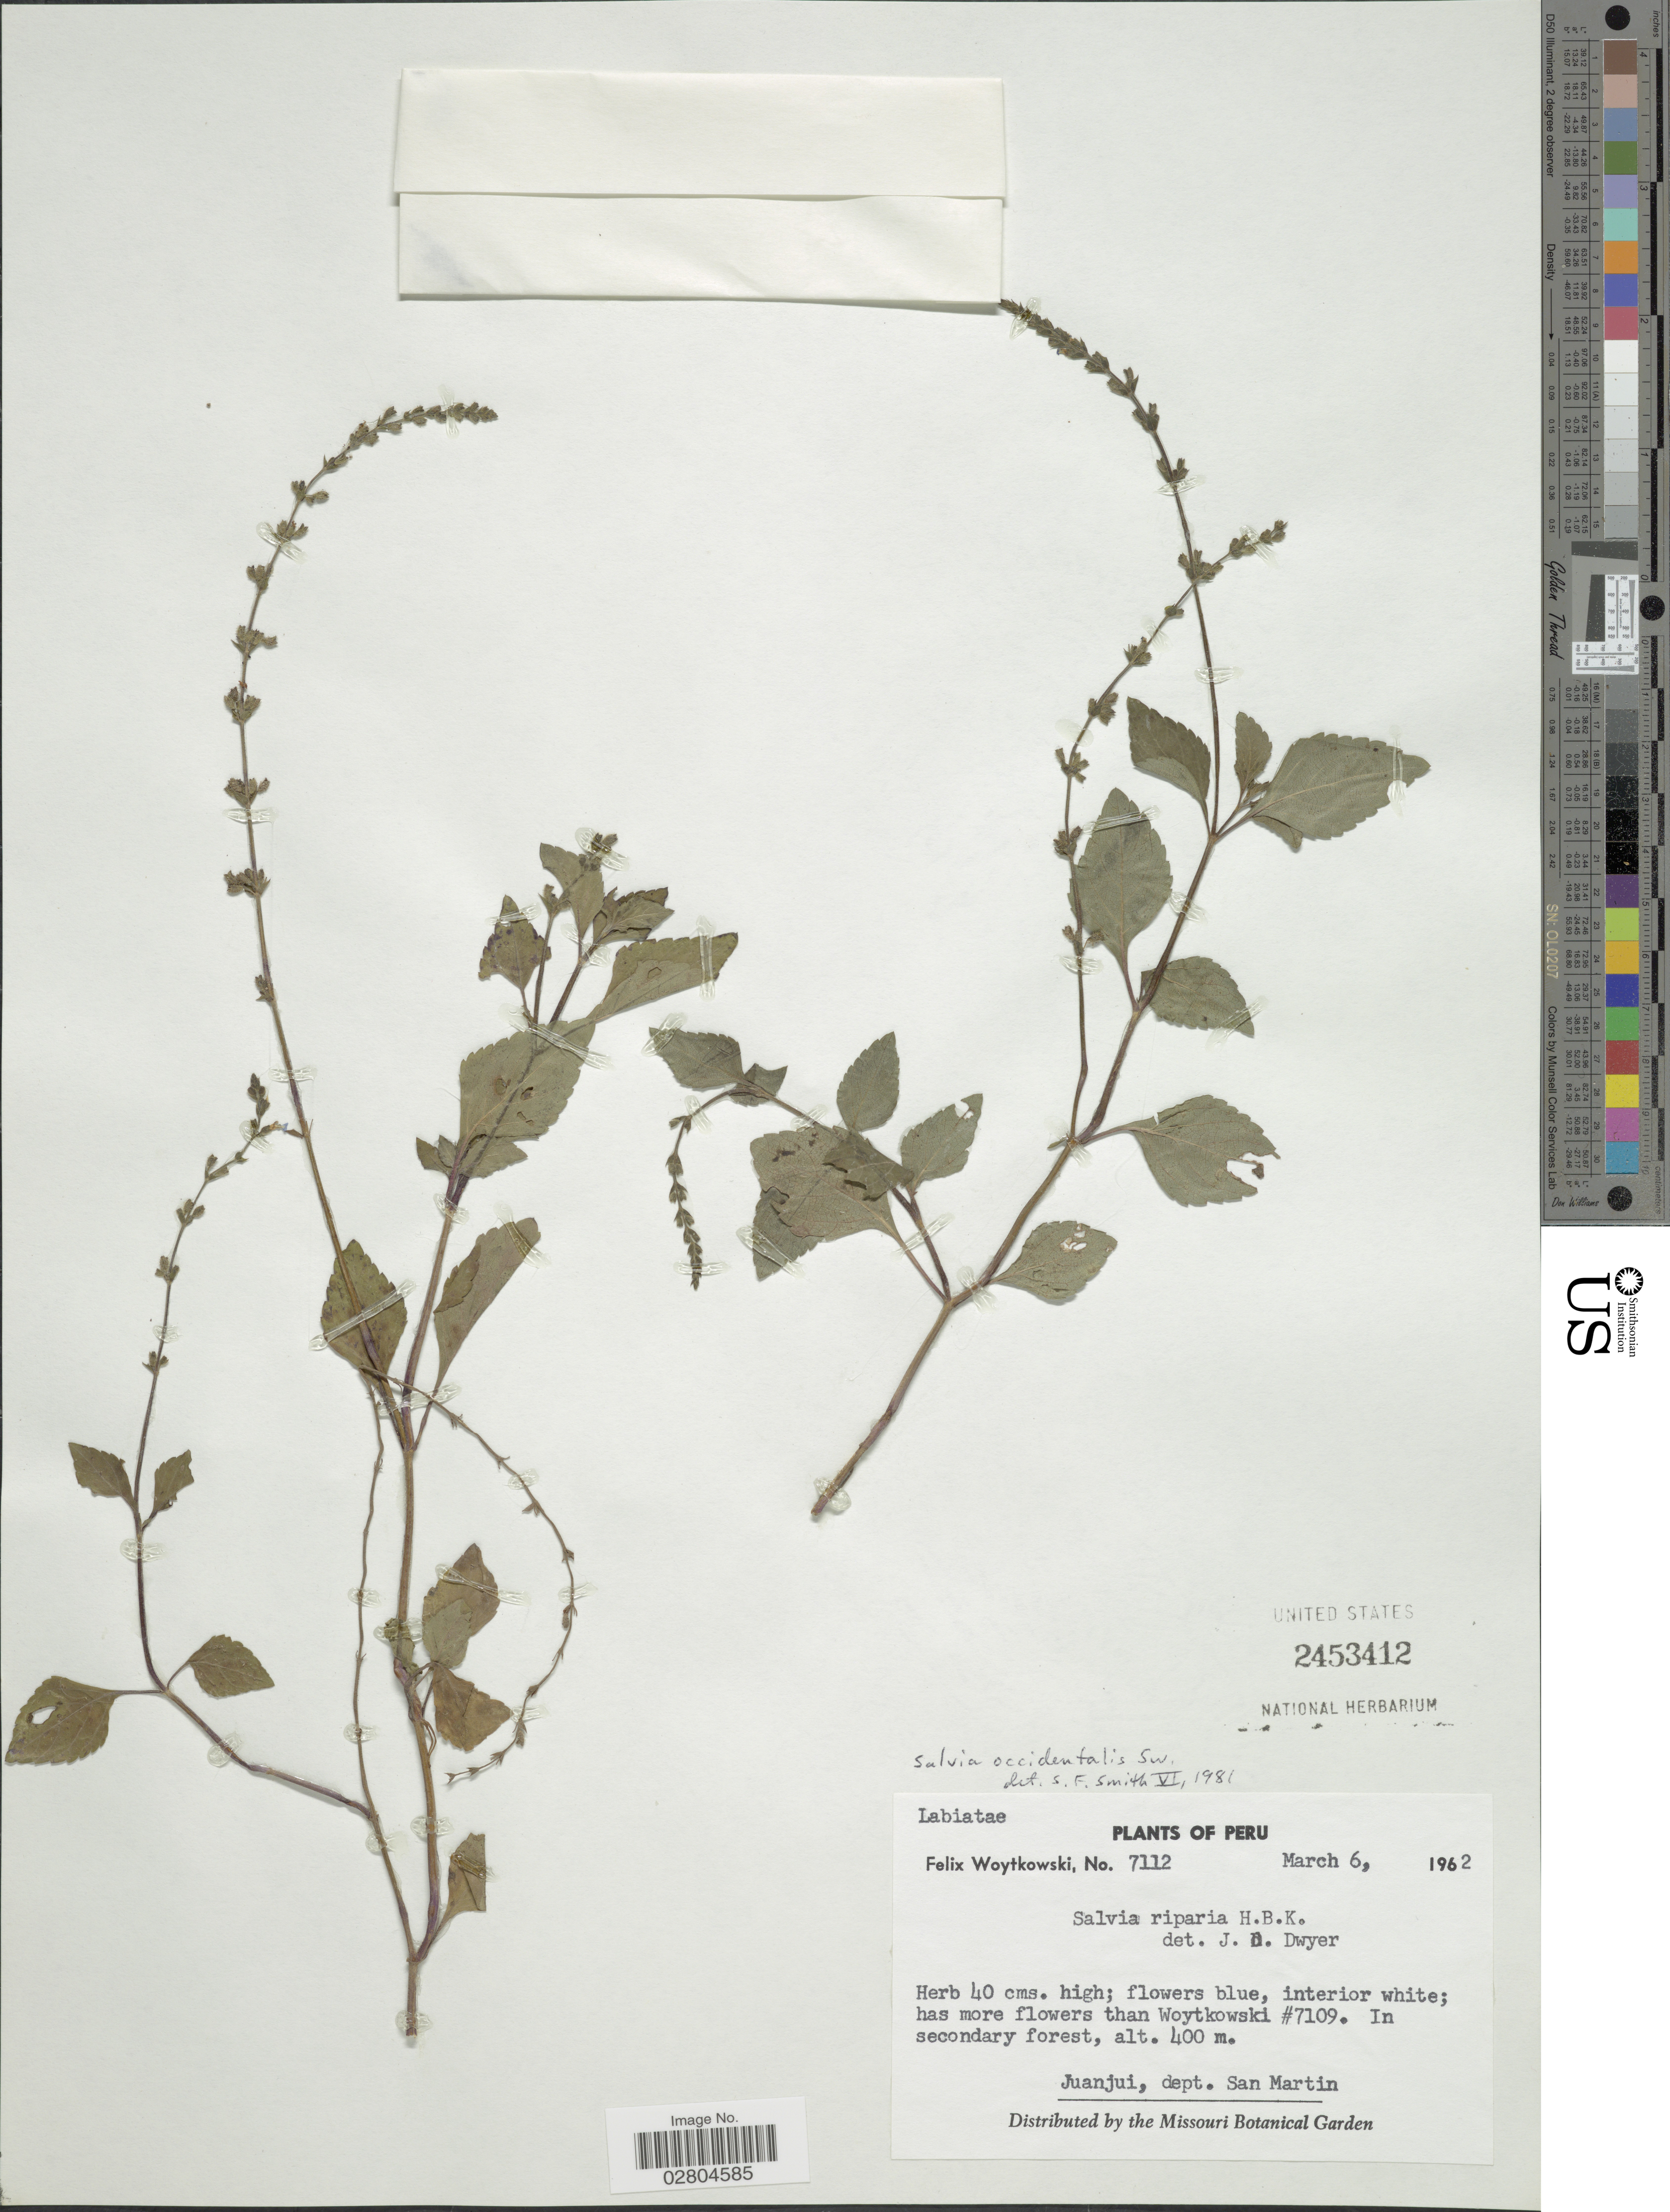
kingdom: Plantae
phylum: Tracheophyta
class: Magnoliopsida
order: Lamiales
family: Lamiaceae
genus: Salvia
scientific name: Salvia occidentalis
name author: Sw.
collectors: F. Woytkowski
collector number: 7112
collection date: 1962-03-06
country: Peru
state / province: San Martín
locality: Juanjui, dept. San Martin.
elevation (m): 400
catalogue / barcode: US 2453412